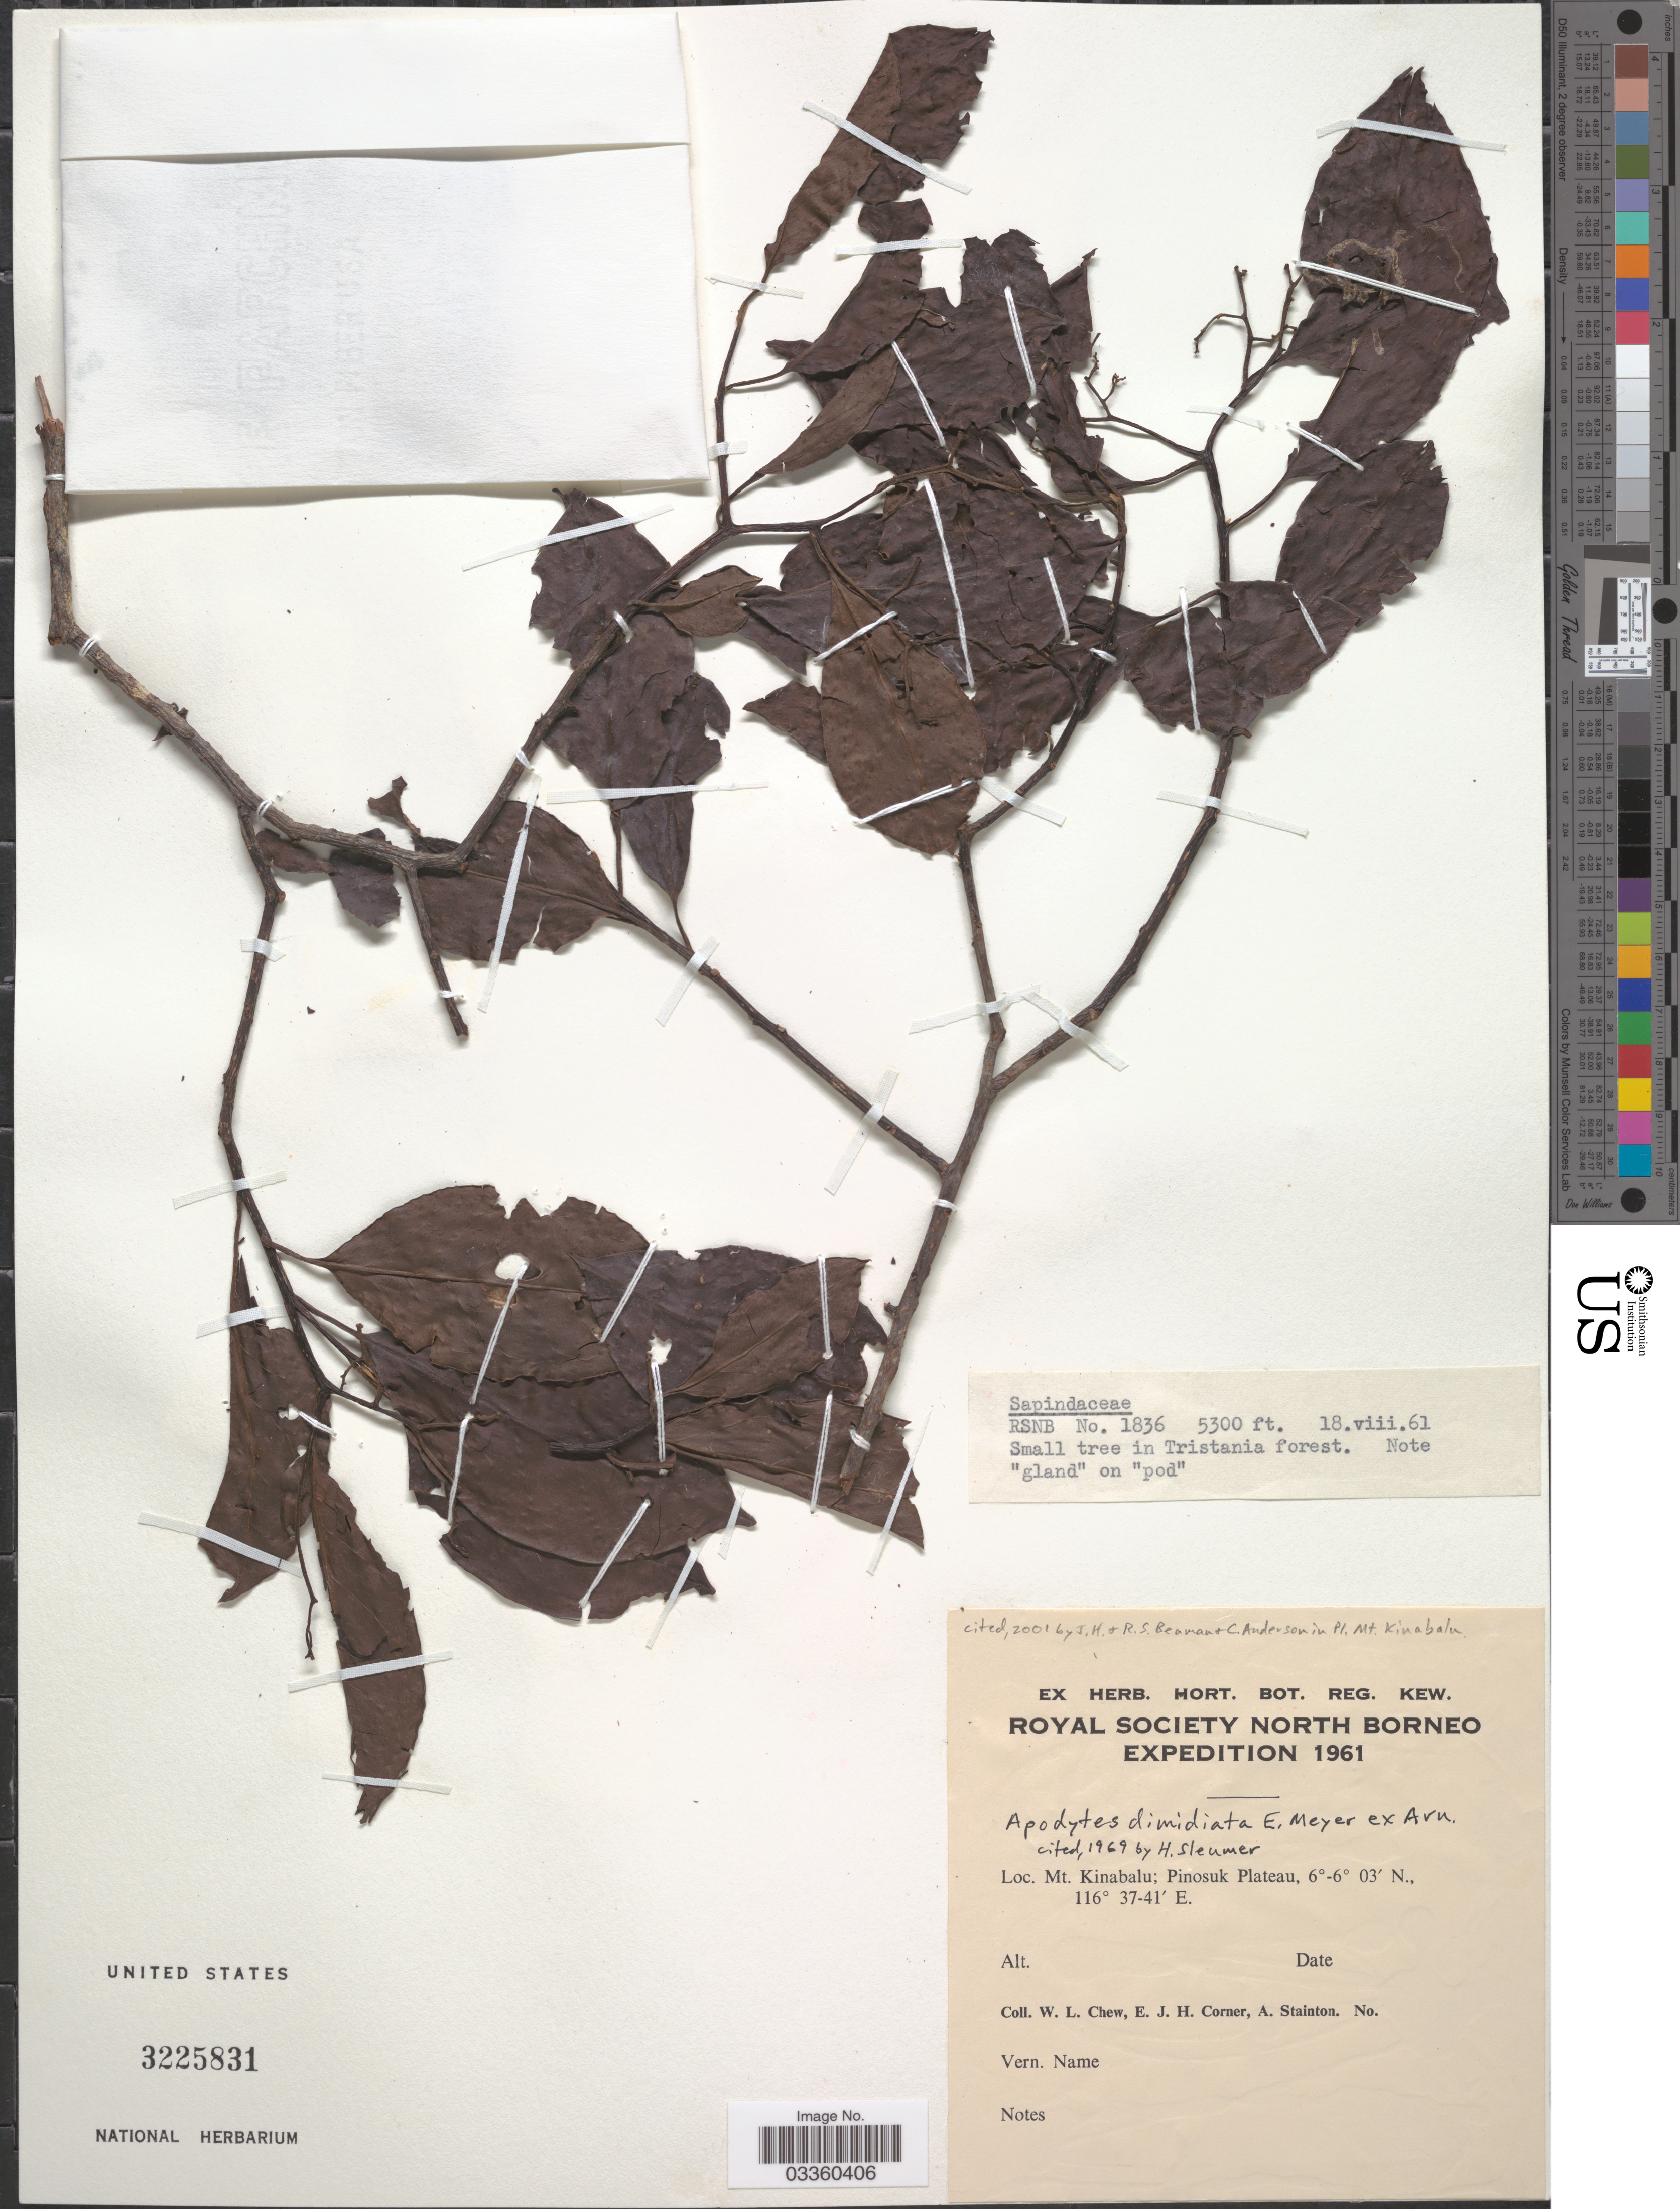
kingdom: Plantae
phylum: Tracheophyta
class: Magnoliopsida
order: Metteniusales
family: Metteniusaceae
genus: Apodytes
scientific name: Apodytes dimidiata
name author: E. Mey. ex Arn.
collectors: W. Chew, E. Corner & A. Stainton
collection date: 1961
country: Malaysia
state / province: Sabah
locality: Mt. Kinabalu; Pinosuk Plateau.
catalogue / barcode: US 3225831